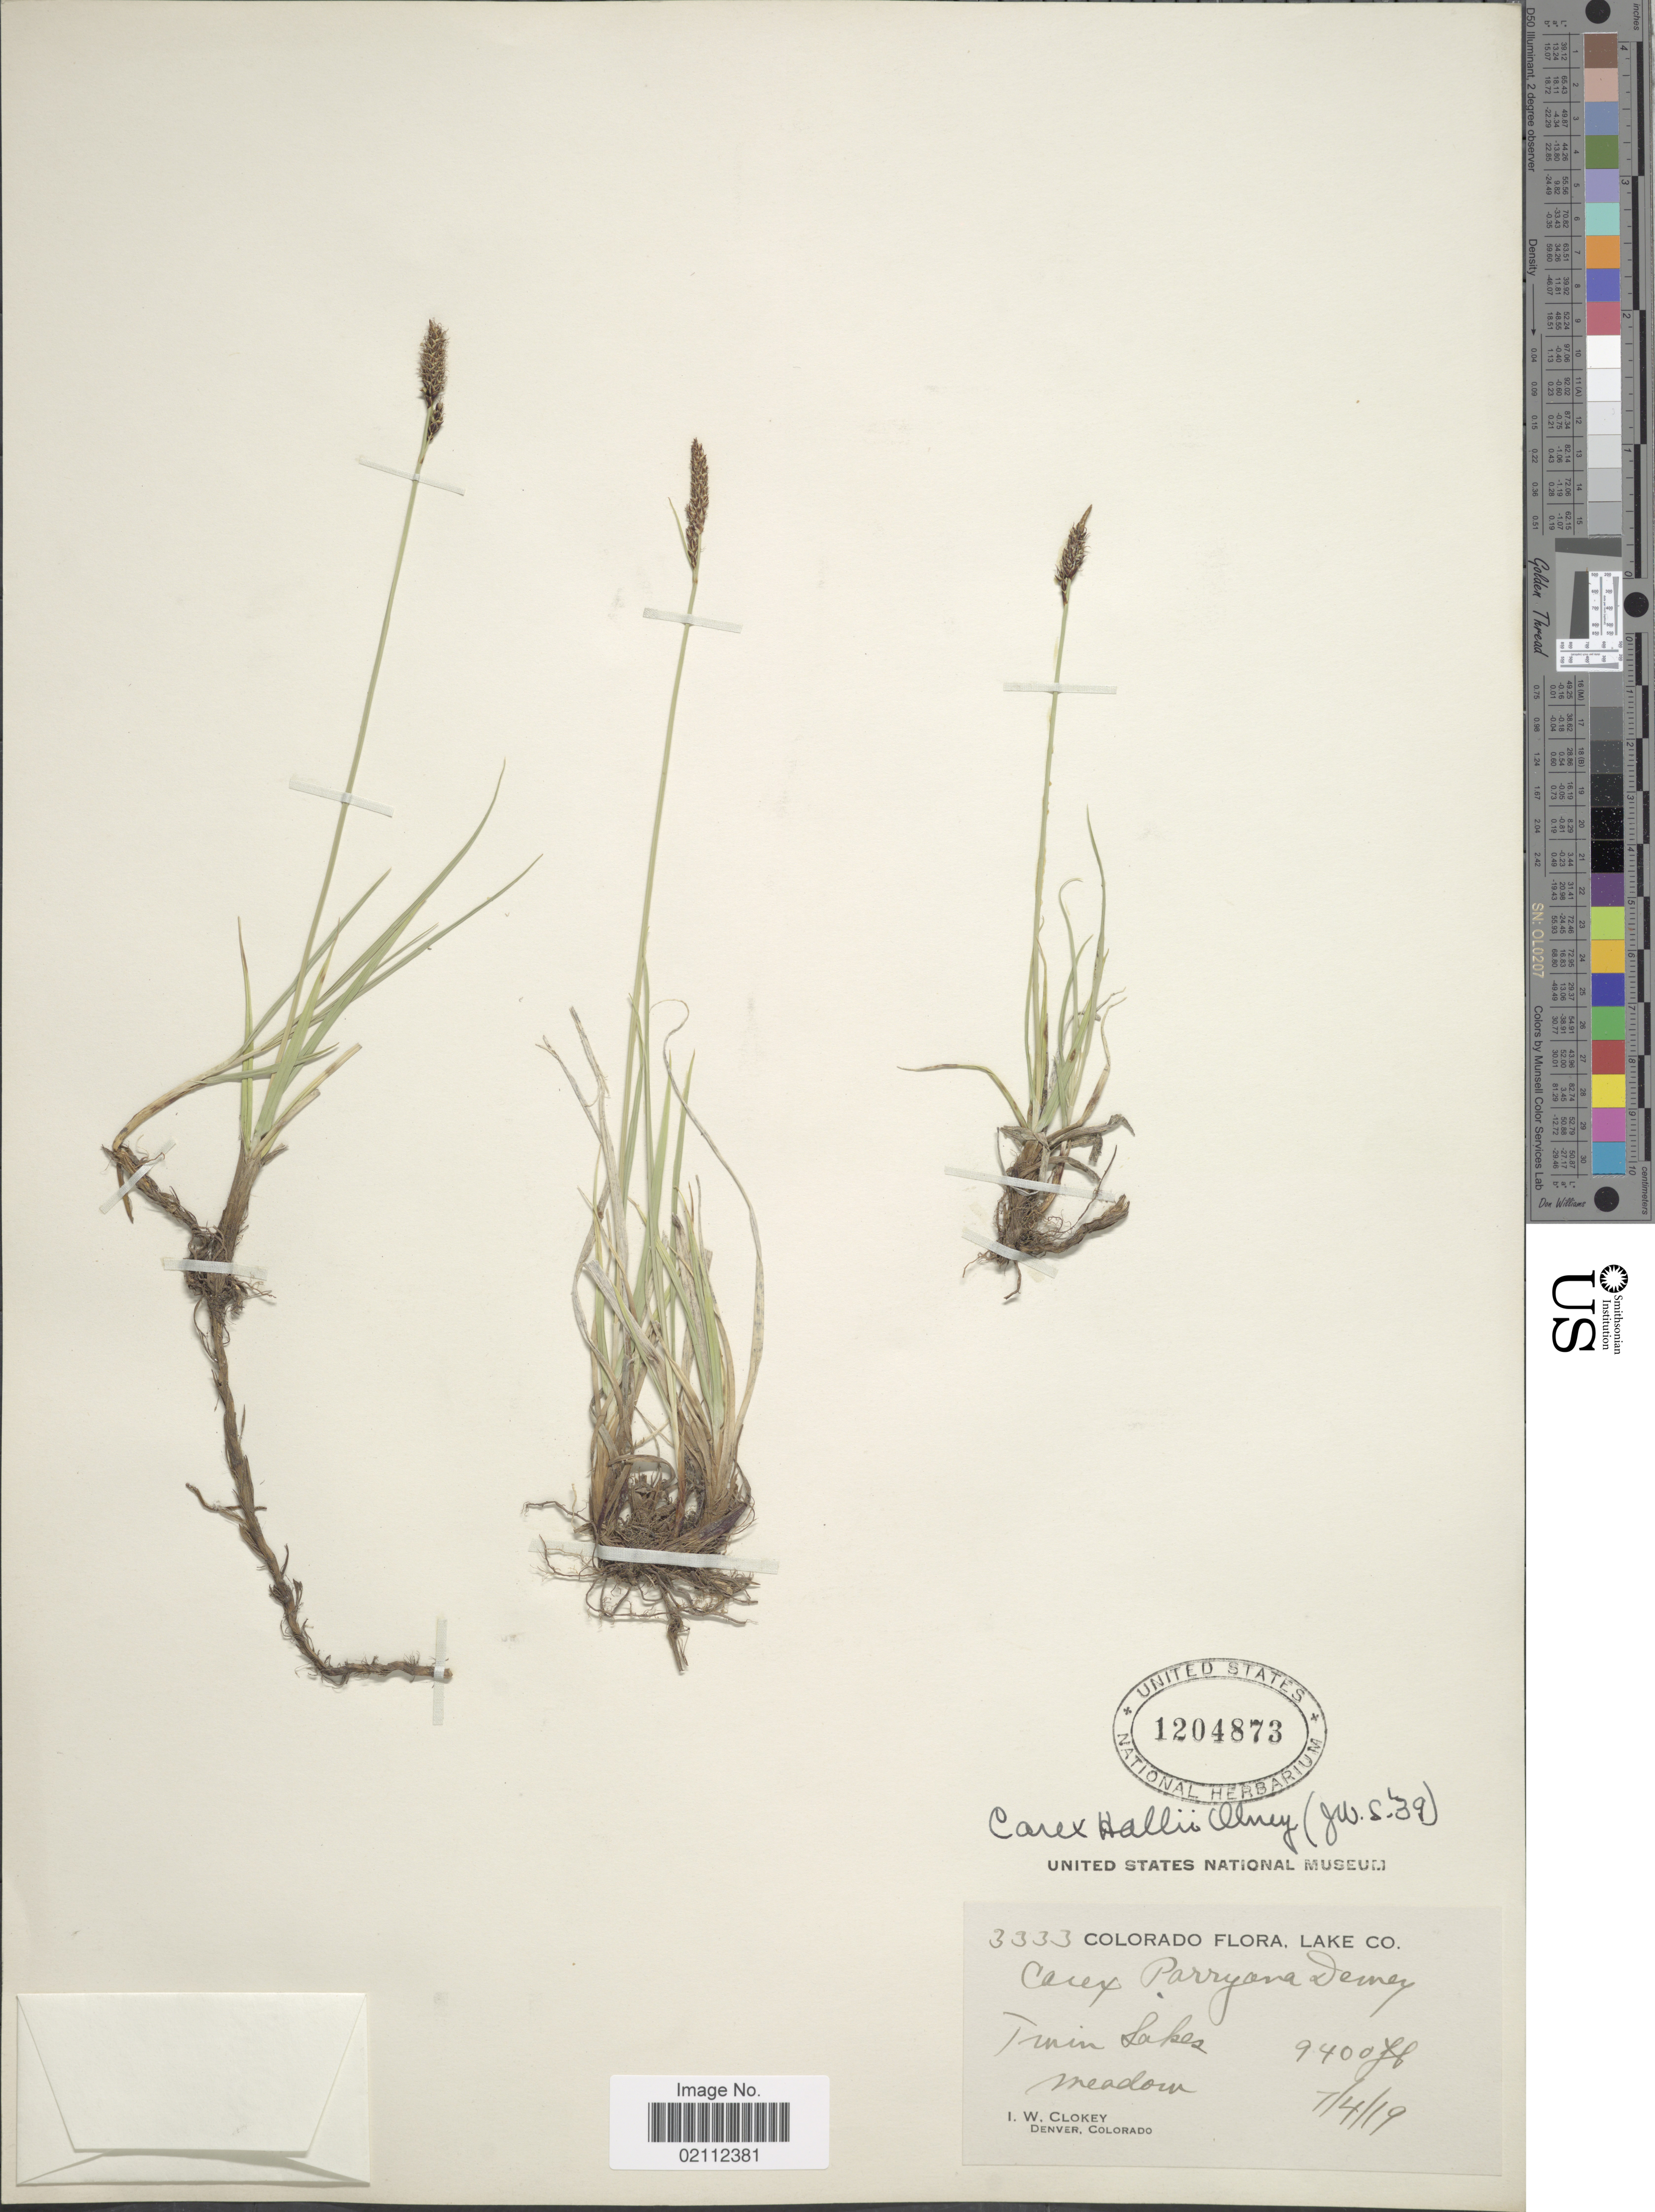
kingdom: Plantae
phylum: Tracheophyta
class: Liliopsida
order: Poales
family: Cyperaceae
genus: Carex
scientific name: Carex hallii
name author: Olney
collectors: I. W. Clokey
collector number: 3333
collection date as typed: Transcribed d/m/y: 4/7/19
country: United States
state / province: Colorado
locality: Twin Lakes. Lake Co.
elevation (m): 2865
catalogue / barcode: US 1204873